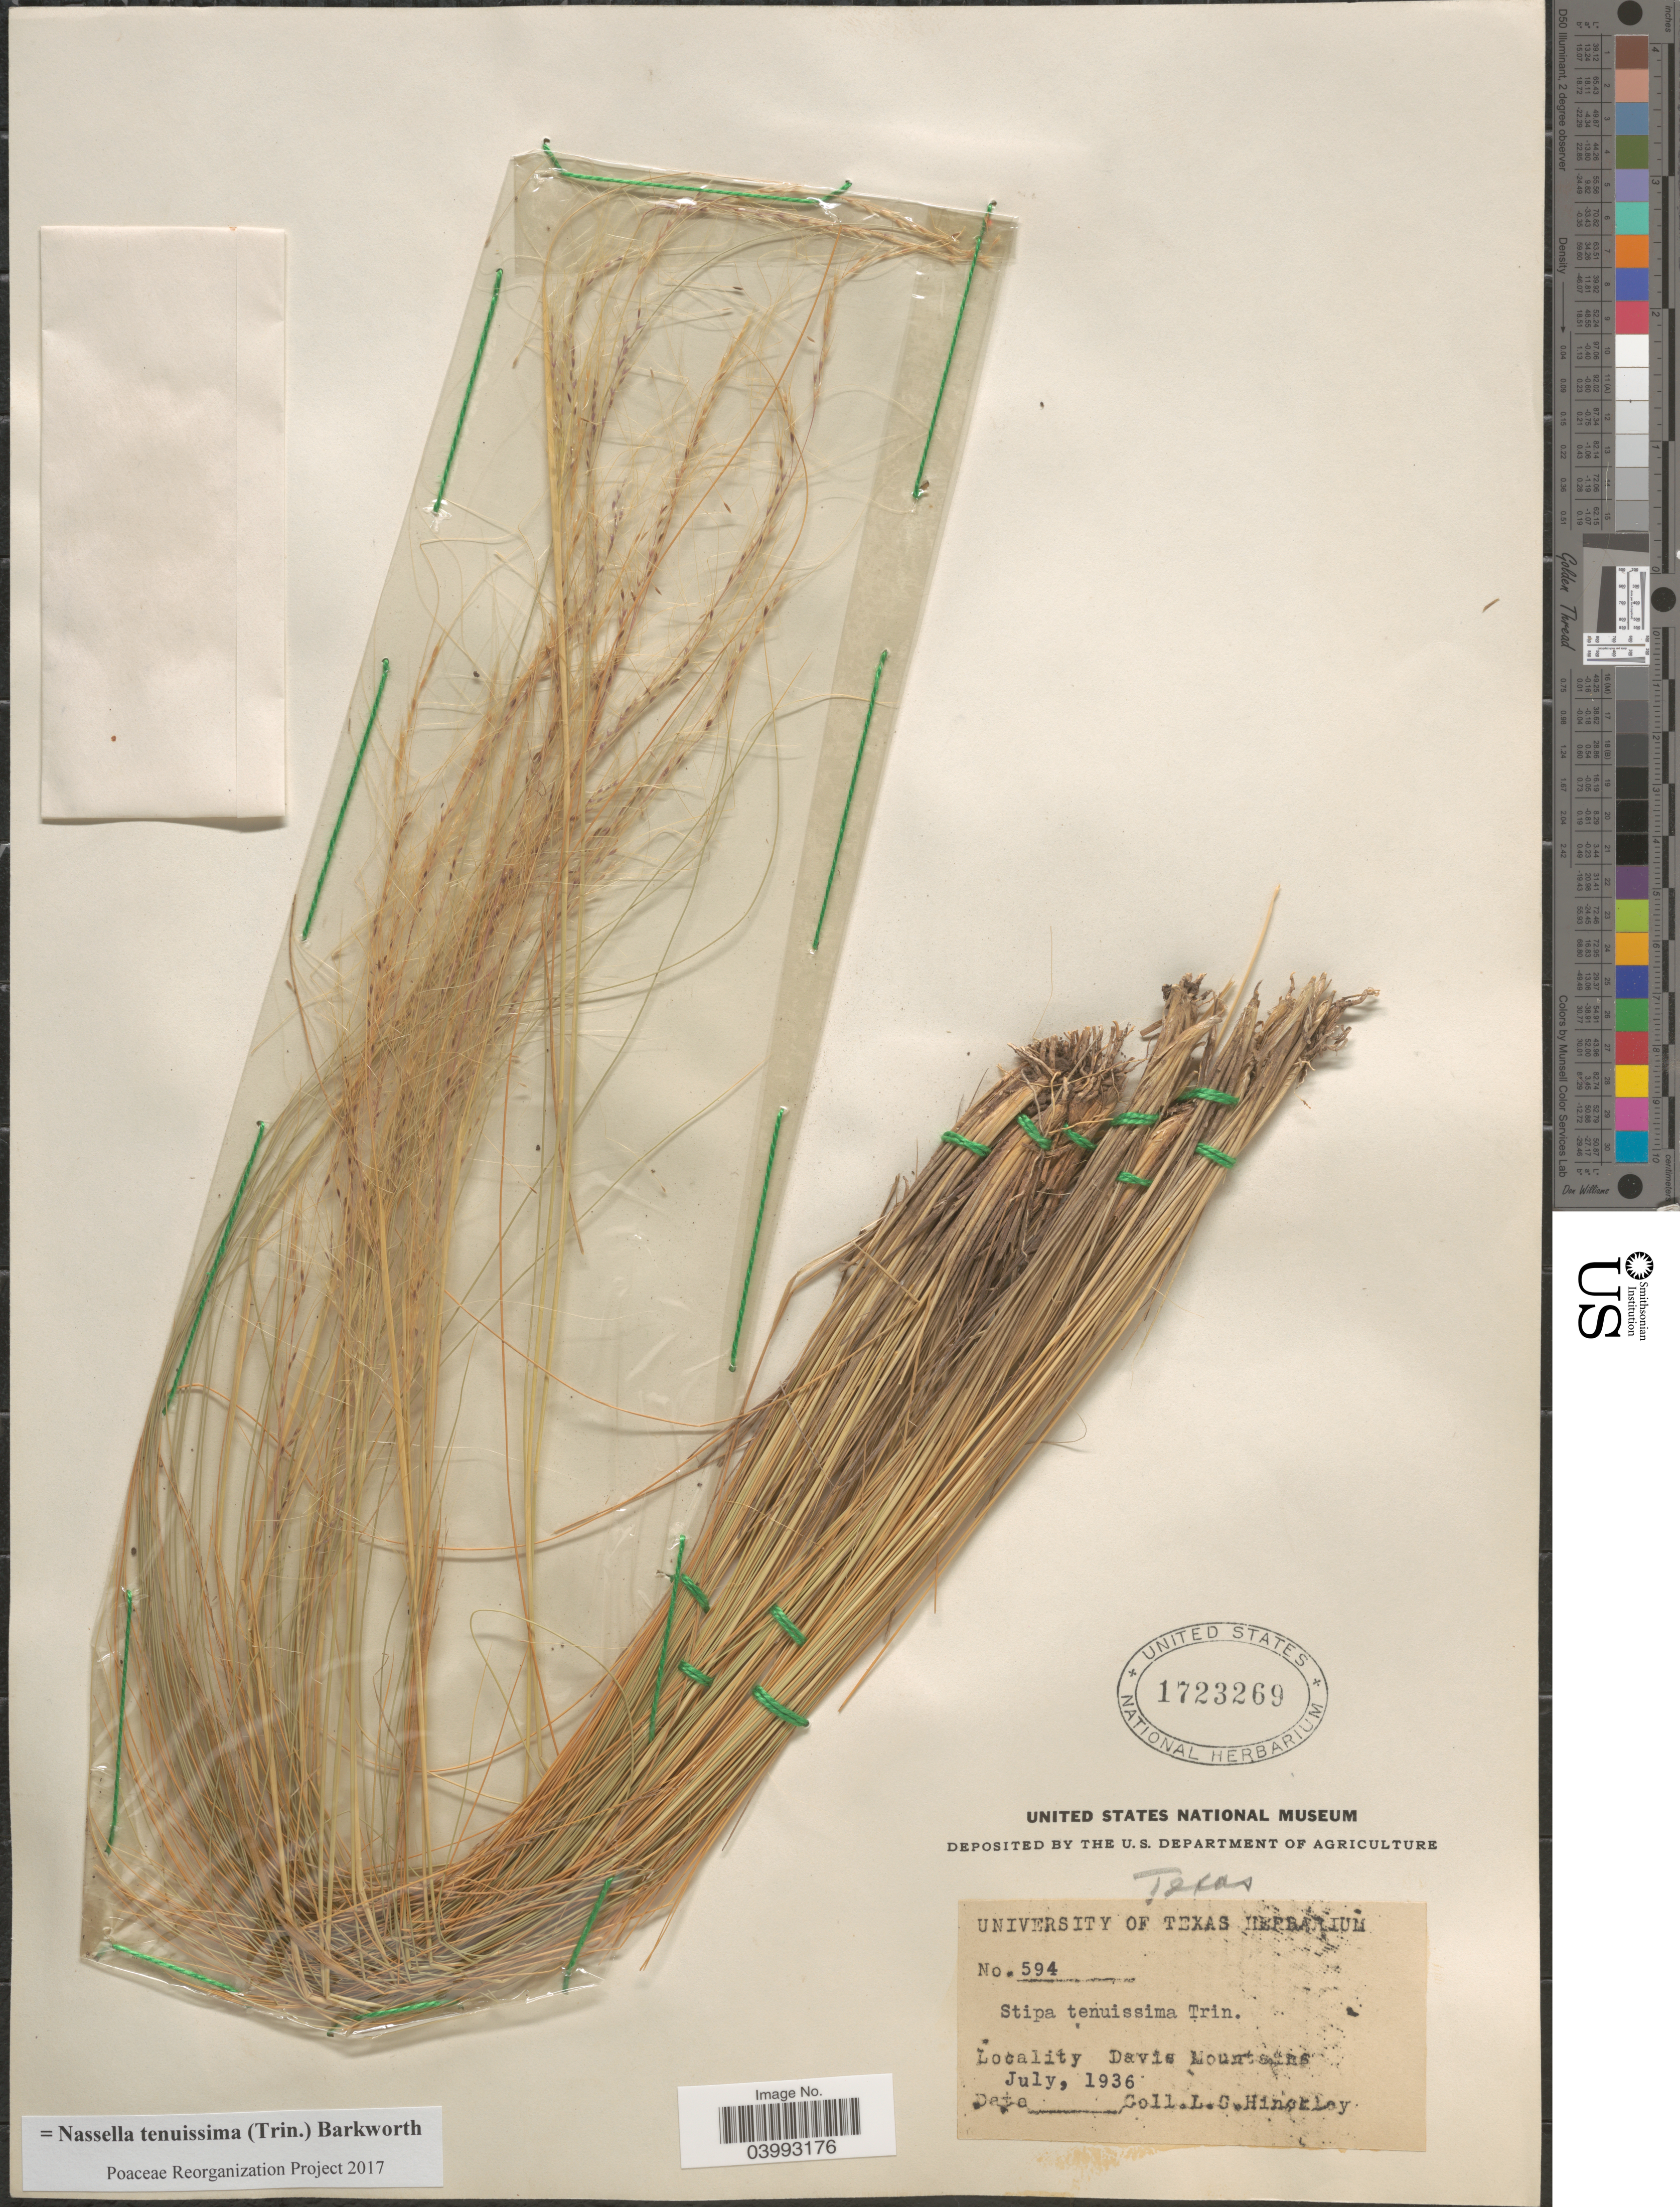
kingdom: Plantae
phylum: Tracheophyta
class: Liliopsida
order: Poales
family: Poaceae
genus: Nassella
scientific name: Nassella tenuissima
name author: (Trin.) Barkworth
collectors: L. Hinckley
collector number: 594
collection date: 1936-07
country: United States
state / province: Texas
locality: Davis Mountains.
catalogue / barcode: US 1723269